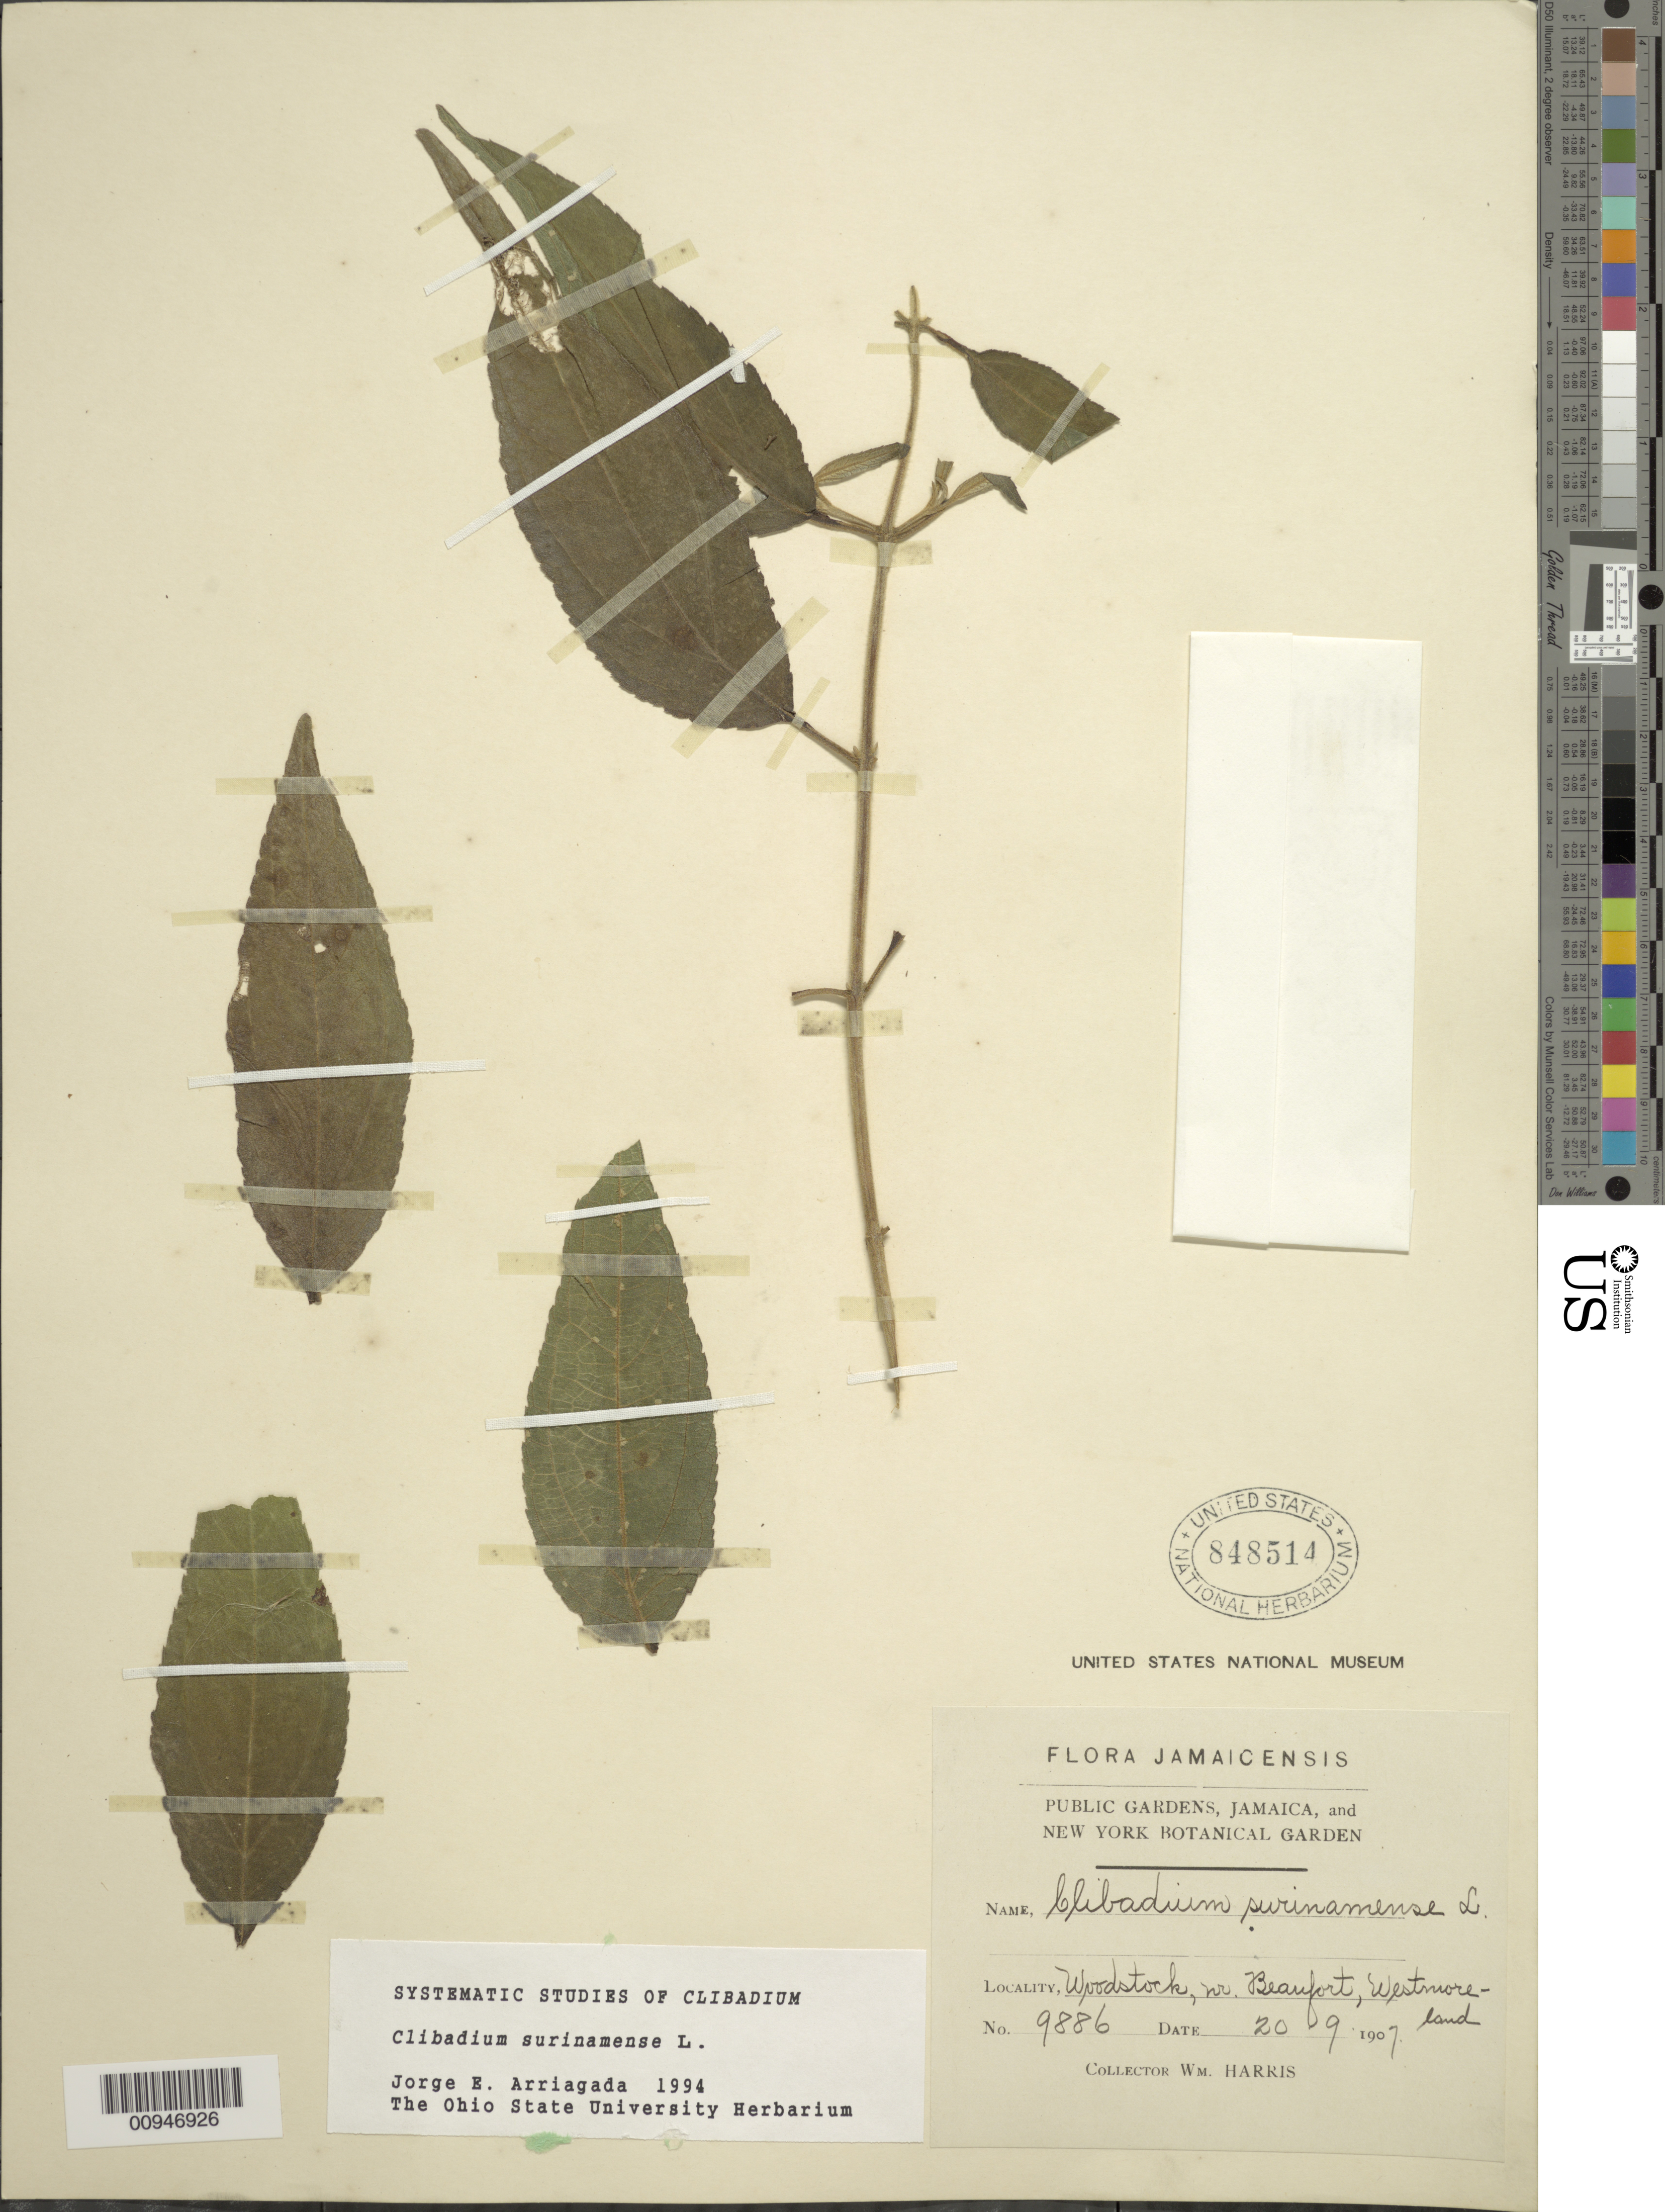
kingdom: Plantae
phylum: Tracheophyta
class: Magnoliopsida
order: Asterales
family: Asteraceae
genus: Clibadium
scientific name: Clibadium surinamense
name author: L.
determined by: Arriagada, J. E.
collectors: W. H. Harris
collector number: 9886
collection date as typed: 20 Sep 1907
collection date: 1907-09-20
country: Jamaica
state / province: Westmoreland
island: Jamaica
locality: Woodstock, Beaufort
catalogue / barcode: US 848514